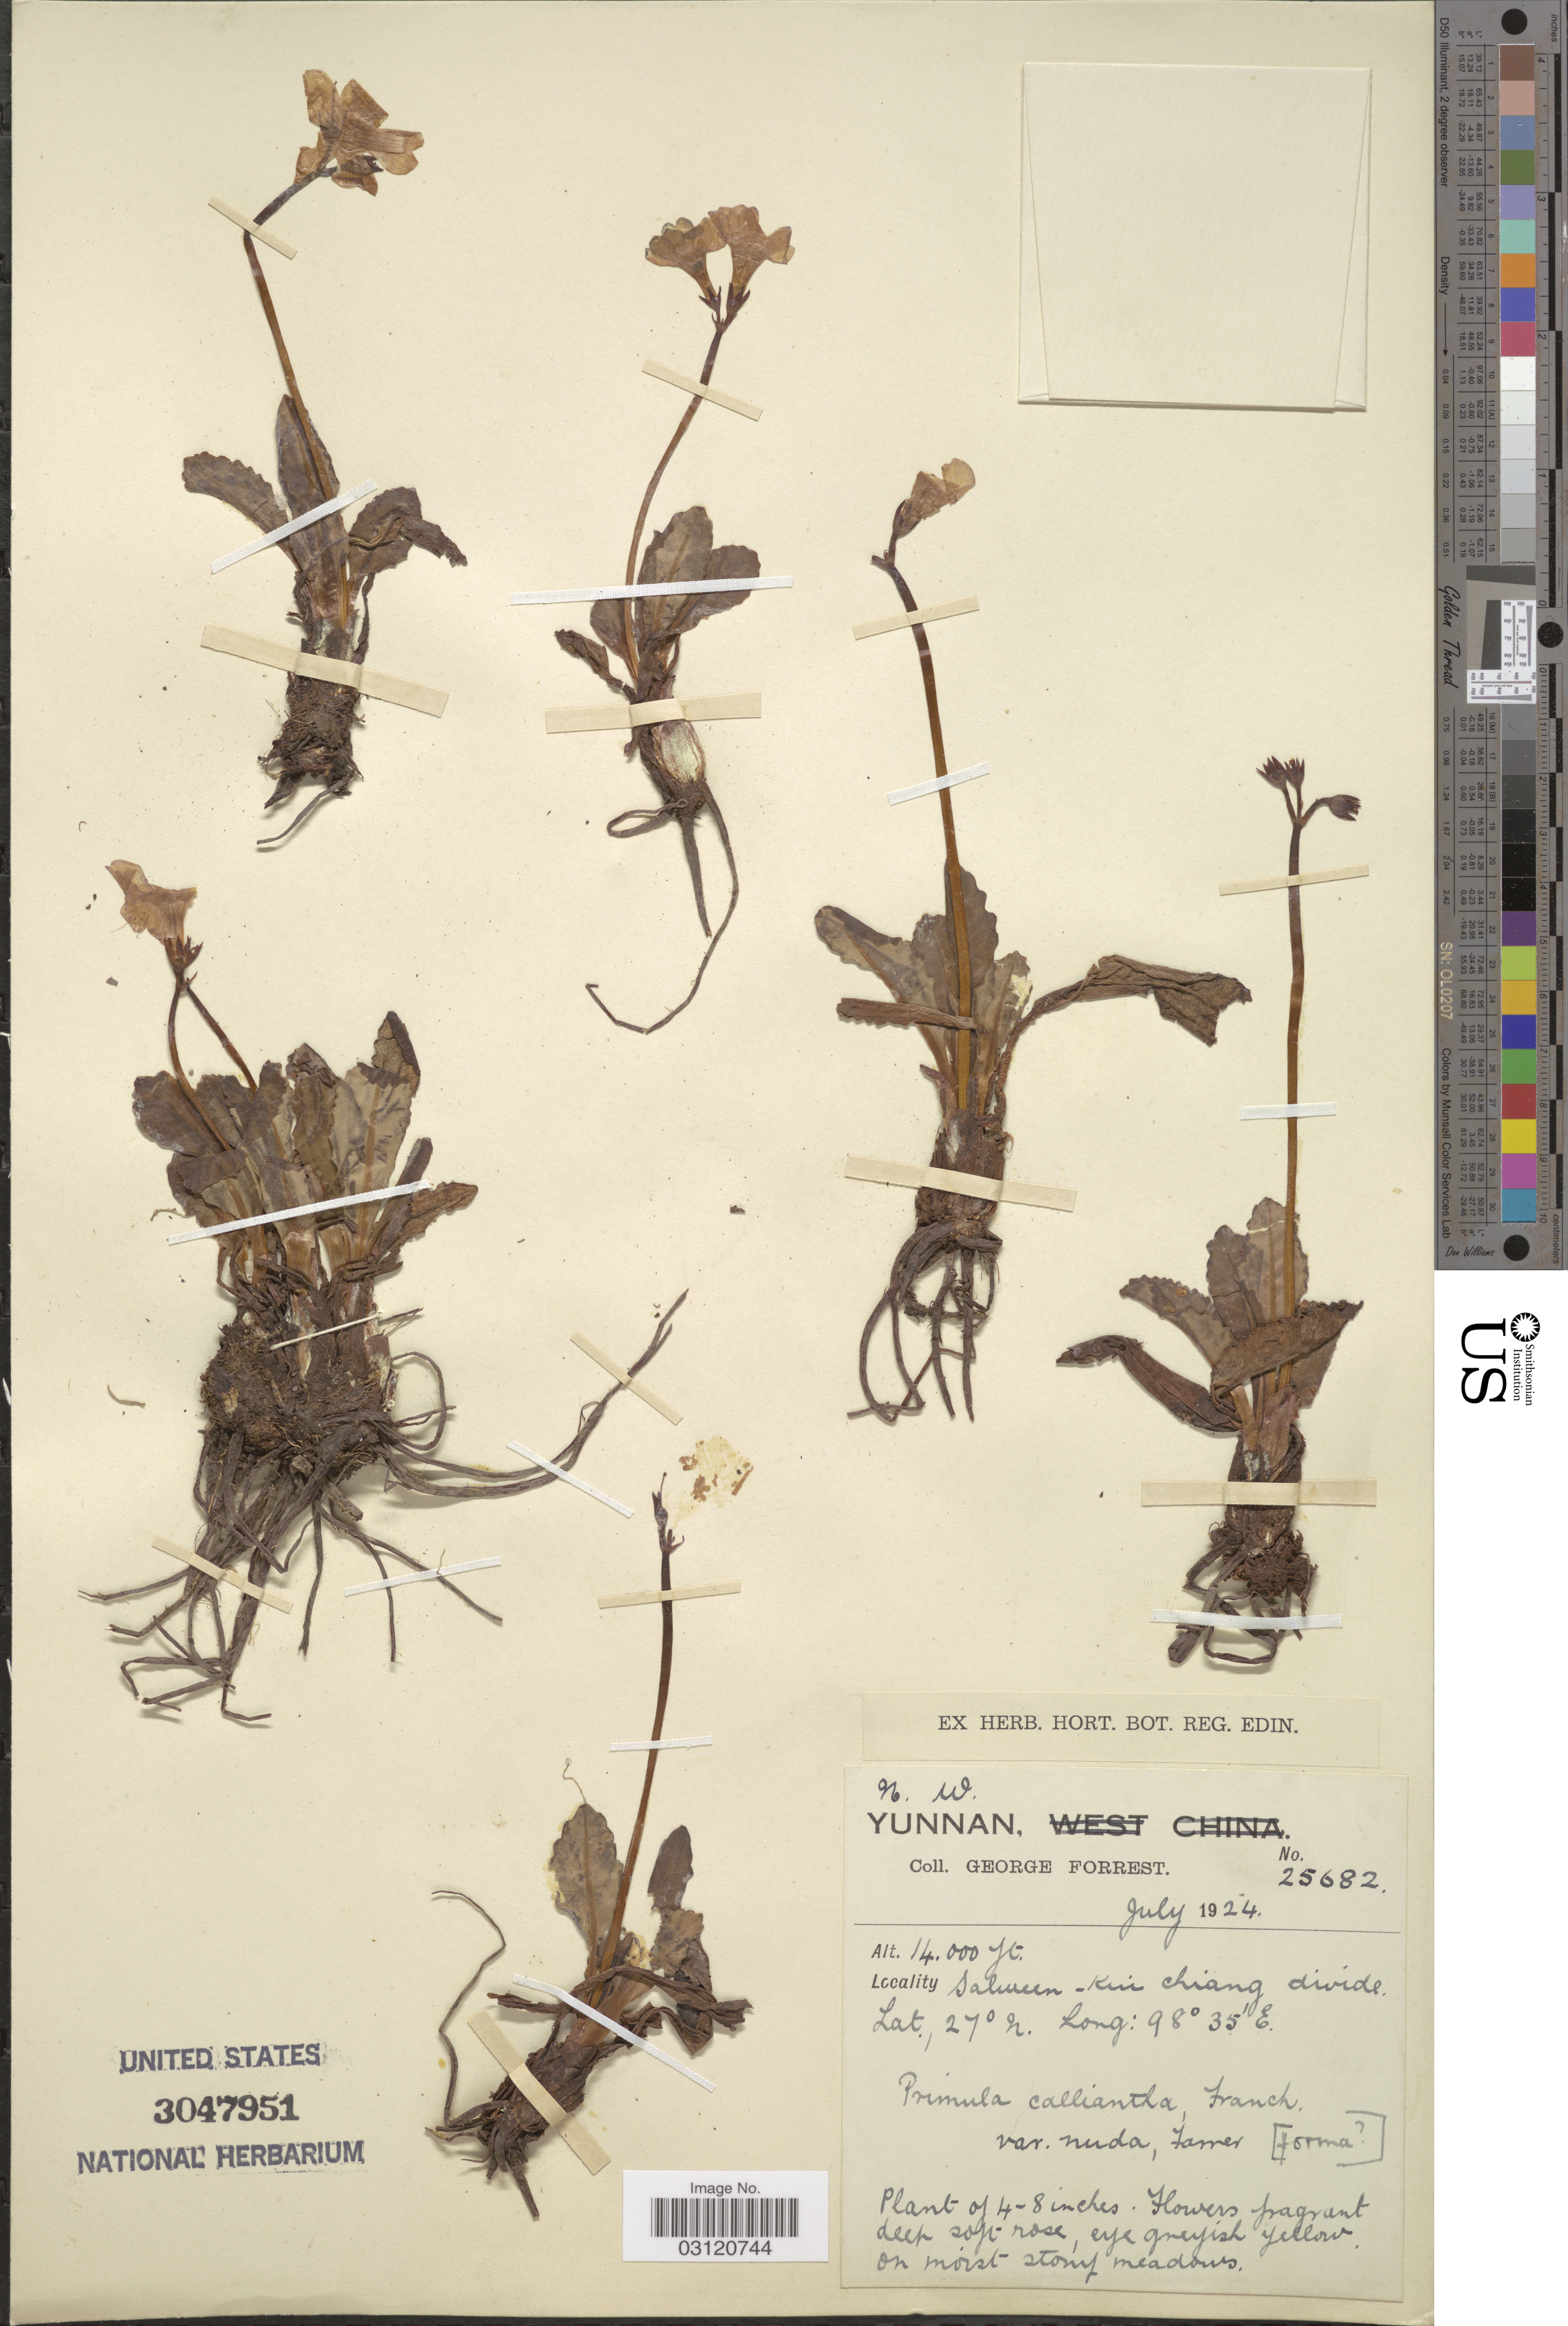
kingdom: Plantae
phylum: Tracheophyta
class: Magnoliopsida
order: Ericales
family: Primulaceae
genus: Primula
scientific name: Primula calliantha subsp. bryophila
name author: (Balf. f. & Farrer) W.W. Sm. & Forrest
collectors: G. Forrest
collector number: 25682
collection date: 1924-07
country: China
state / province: Yunnan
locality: N.W. Yunnan. Salween - Kui chiang divide.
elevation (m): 4267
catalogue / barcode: US 3047951